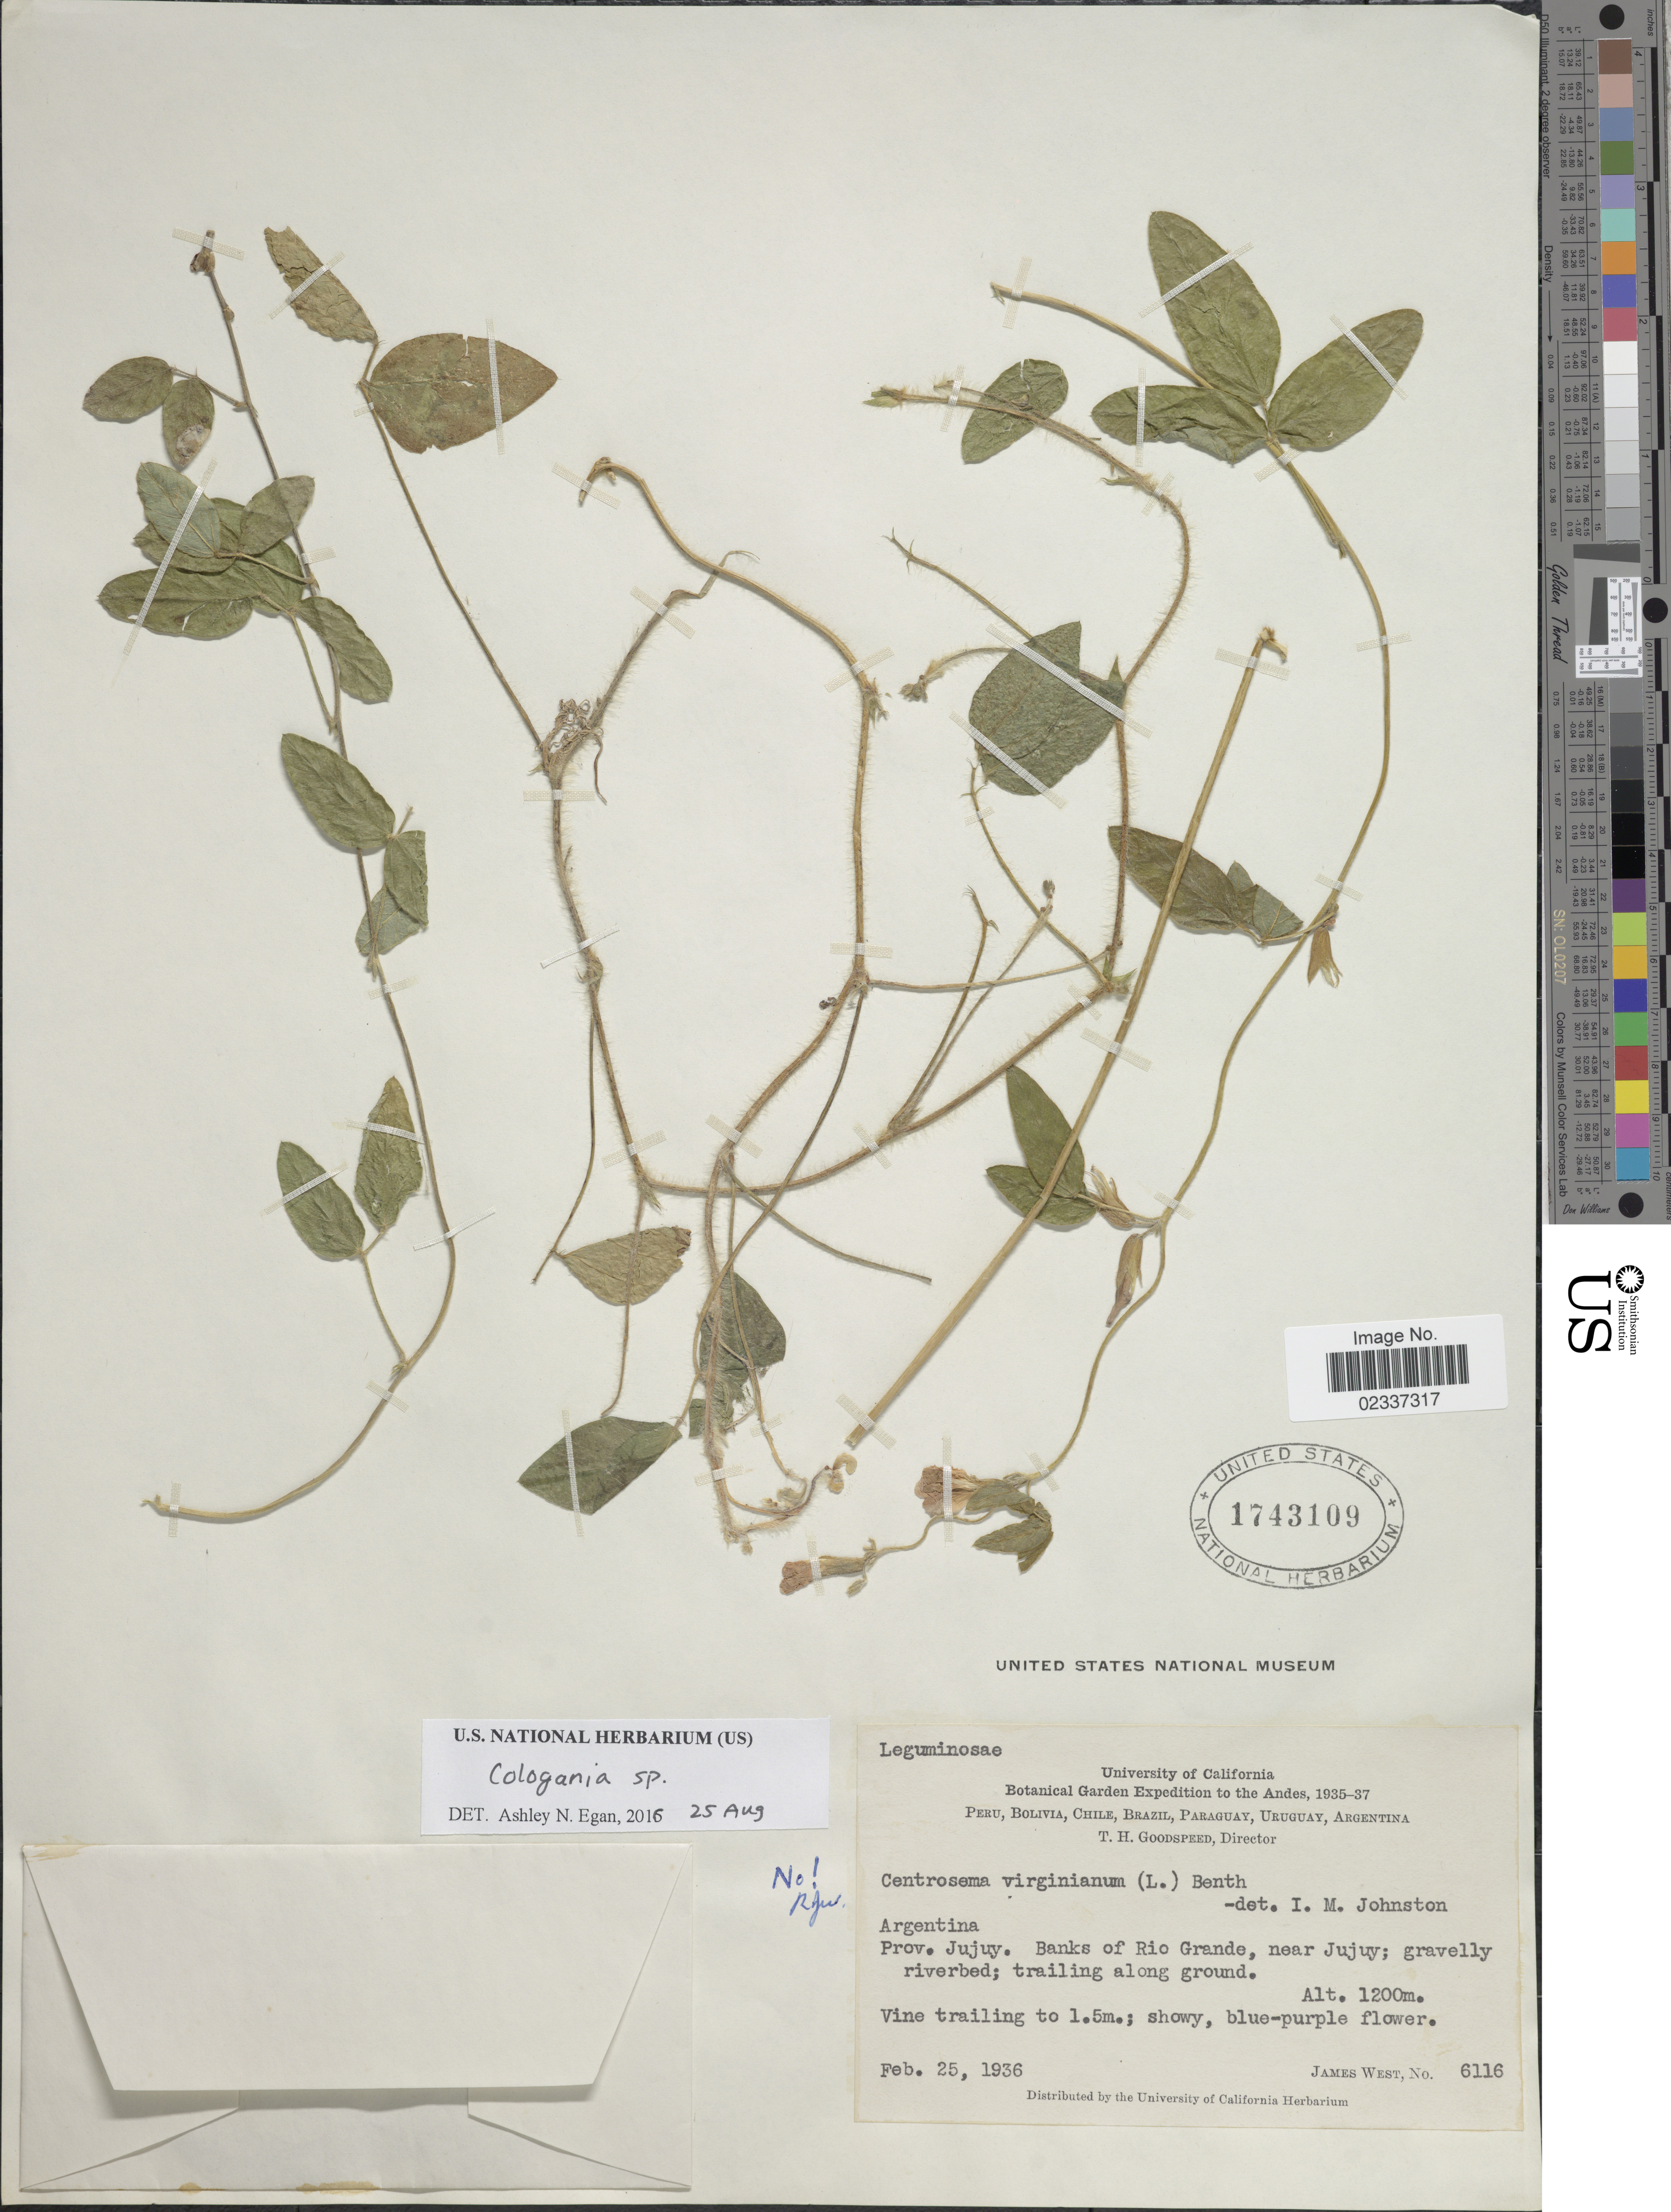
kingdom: Plantae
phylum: Tracheophyta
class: Magnoliopsida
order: Fabales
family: Fabaceae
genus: Cologania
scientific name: Cologania sp.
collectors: J. West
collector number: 6116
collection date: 1936-02-25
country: Argentina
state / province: Jujuy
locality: Prov. Jujuy, Banks of Rio Grande, near Jujuy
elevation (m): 1200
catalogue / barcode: US 1743109